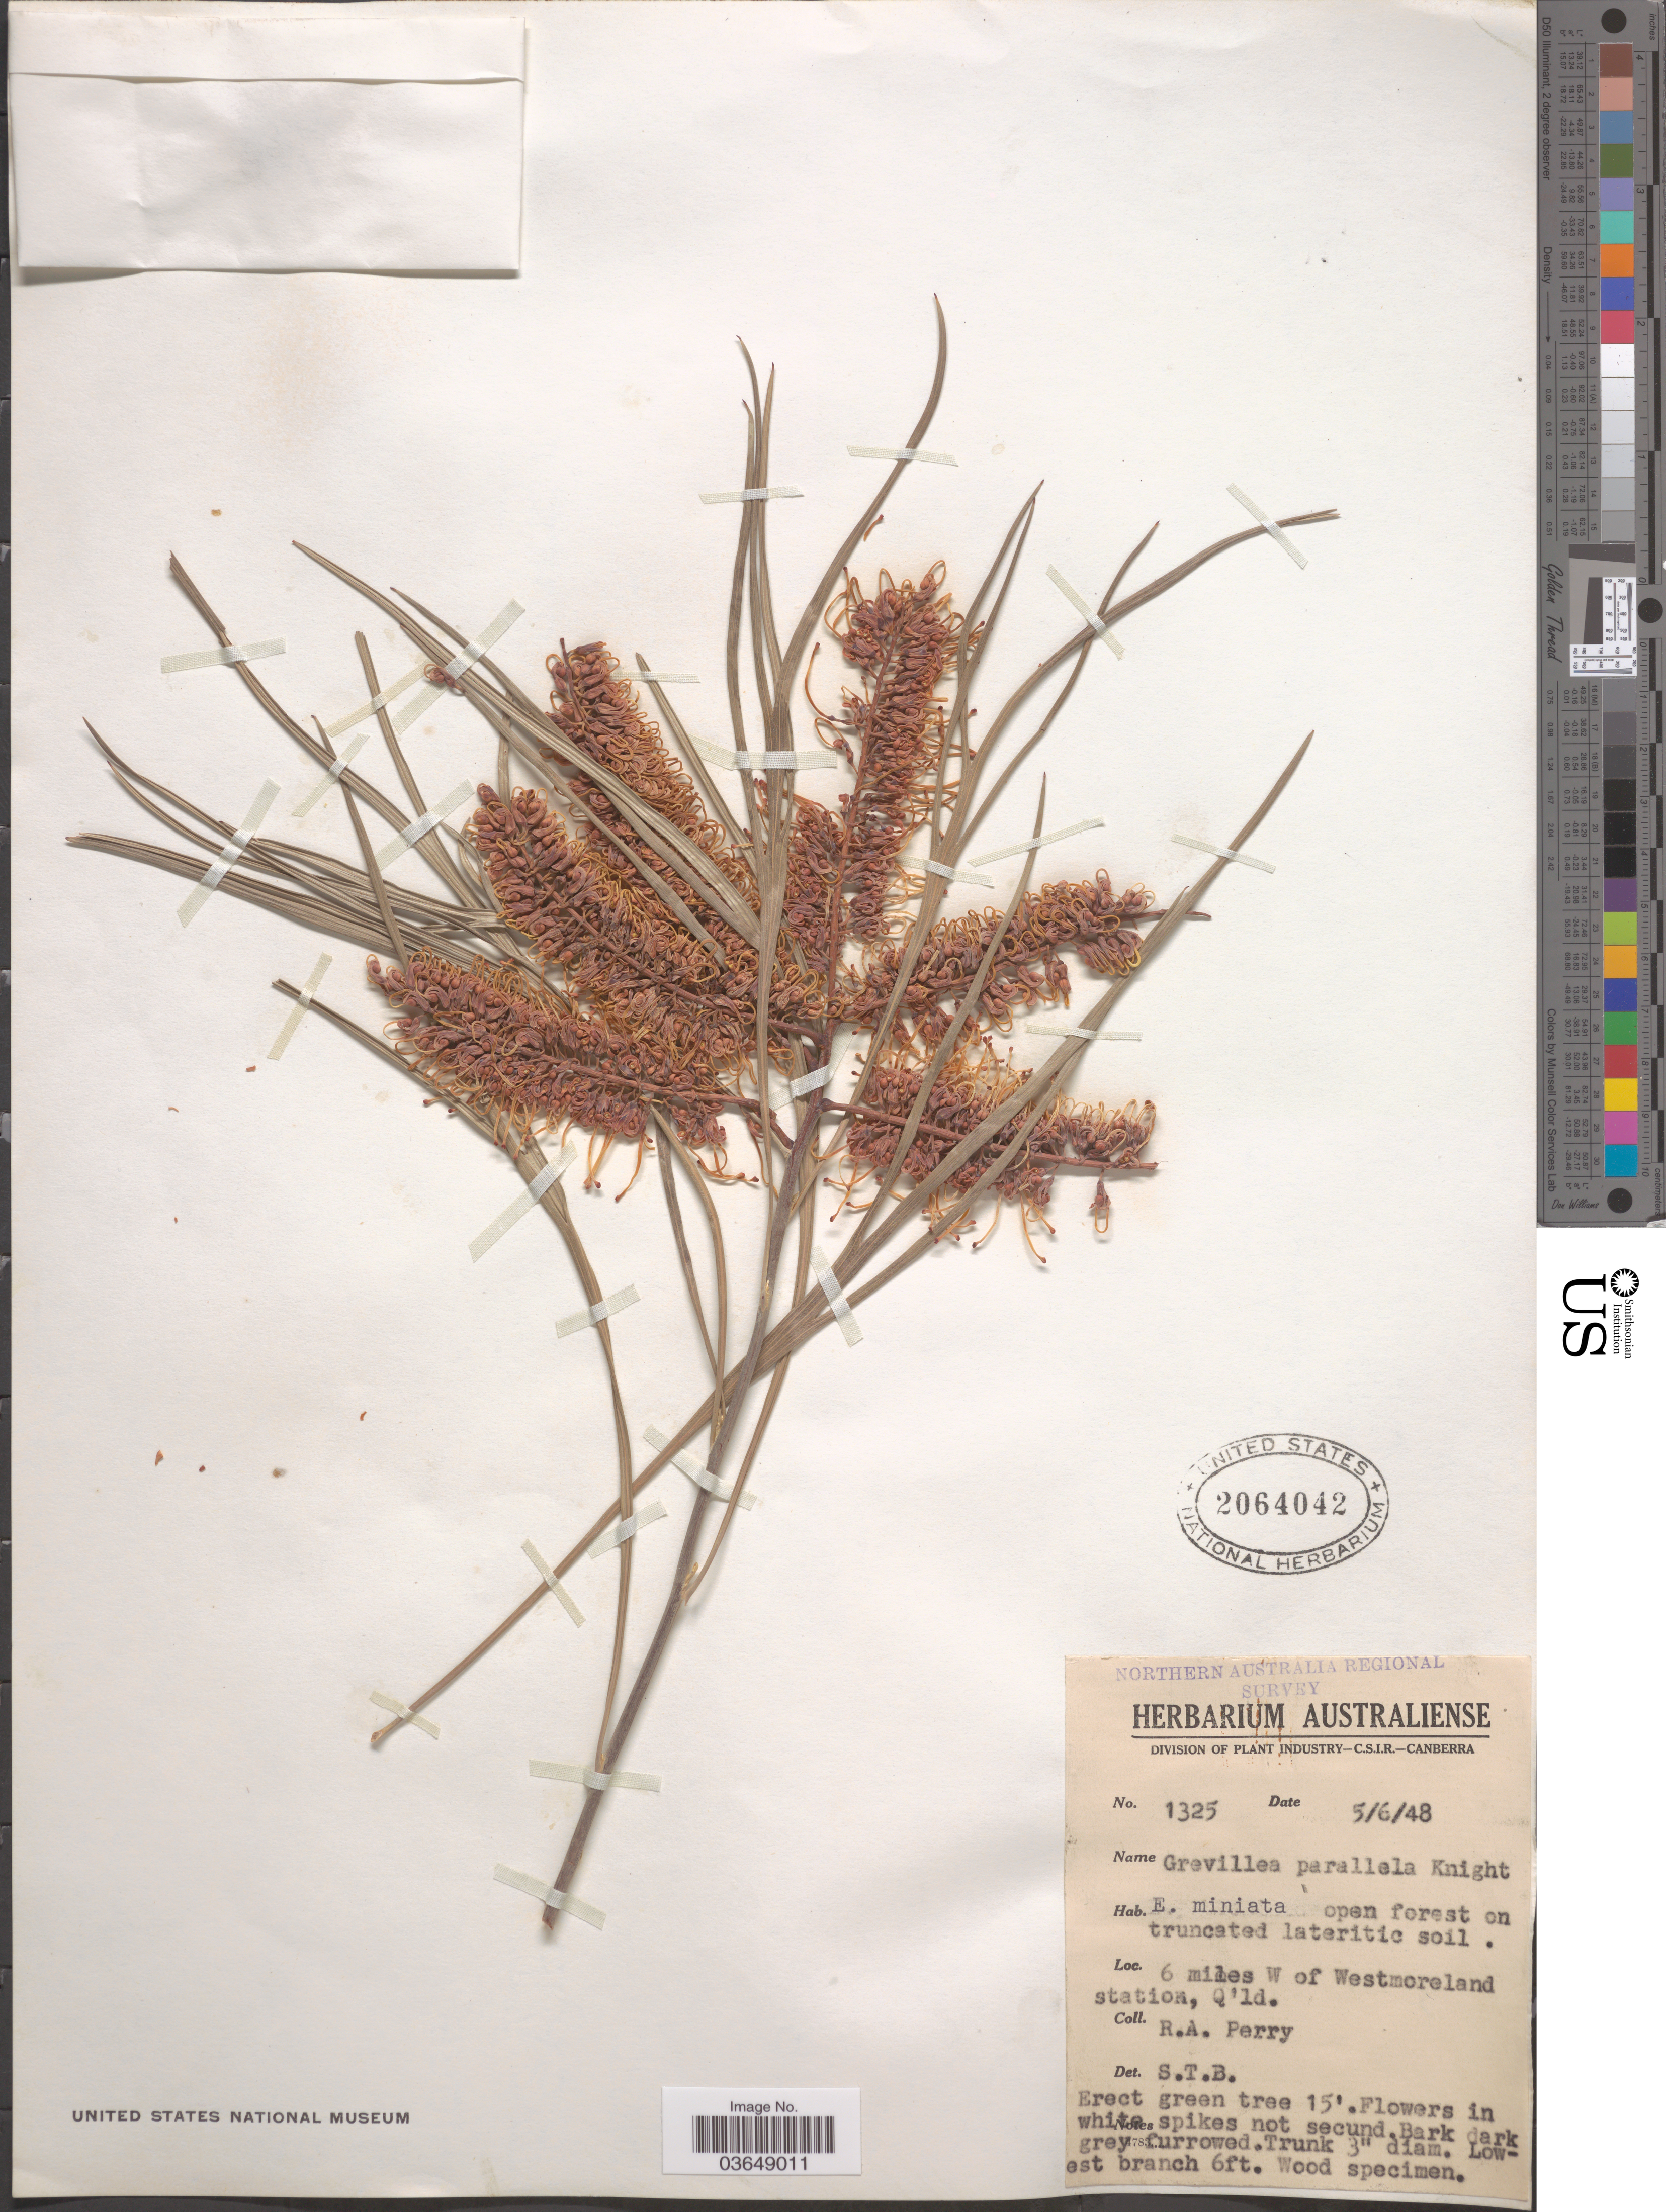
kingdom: Plantae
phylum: Tracheophyta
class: Magnoliopsida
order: Proteales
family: Proteaceae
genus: Grevillea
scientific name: Grevillea parallela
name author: Knight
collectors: Perry, R. A.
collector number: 1325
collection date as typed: Transcribed d/m/y: 5/6/48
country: Australia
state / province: Queensland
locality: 6 miles W of Westmoreland station.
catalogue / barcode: US 2064042